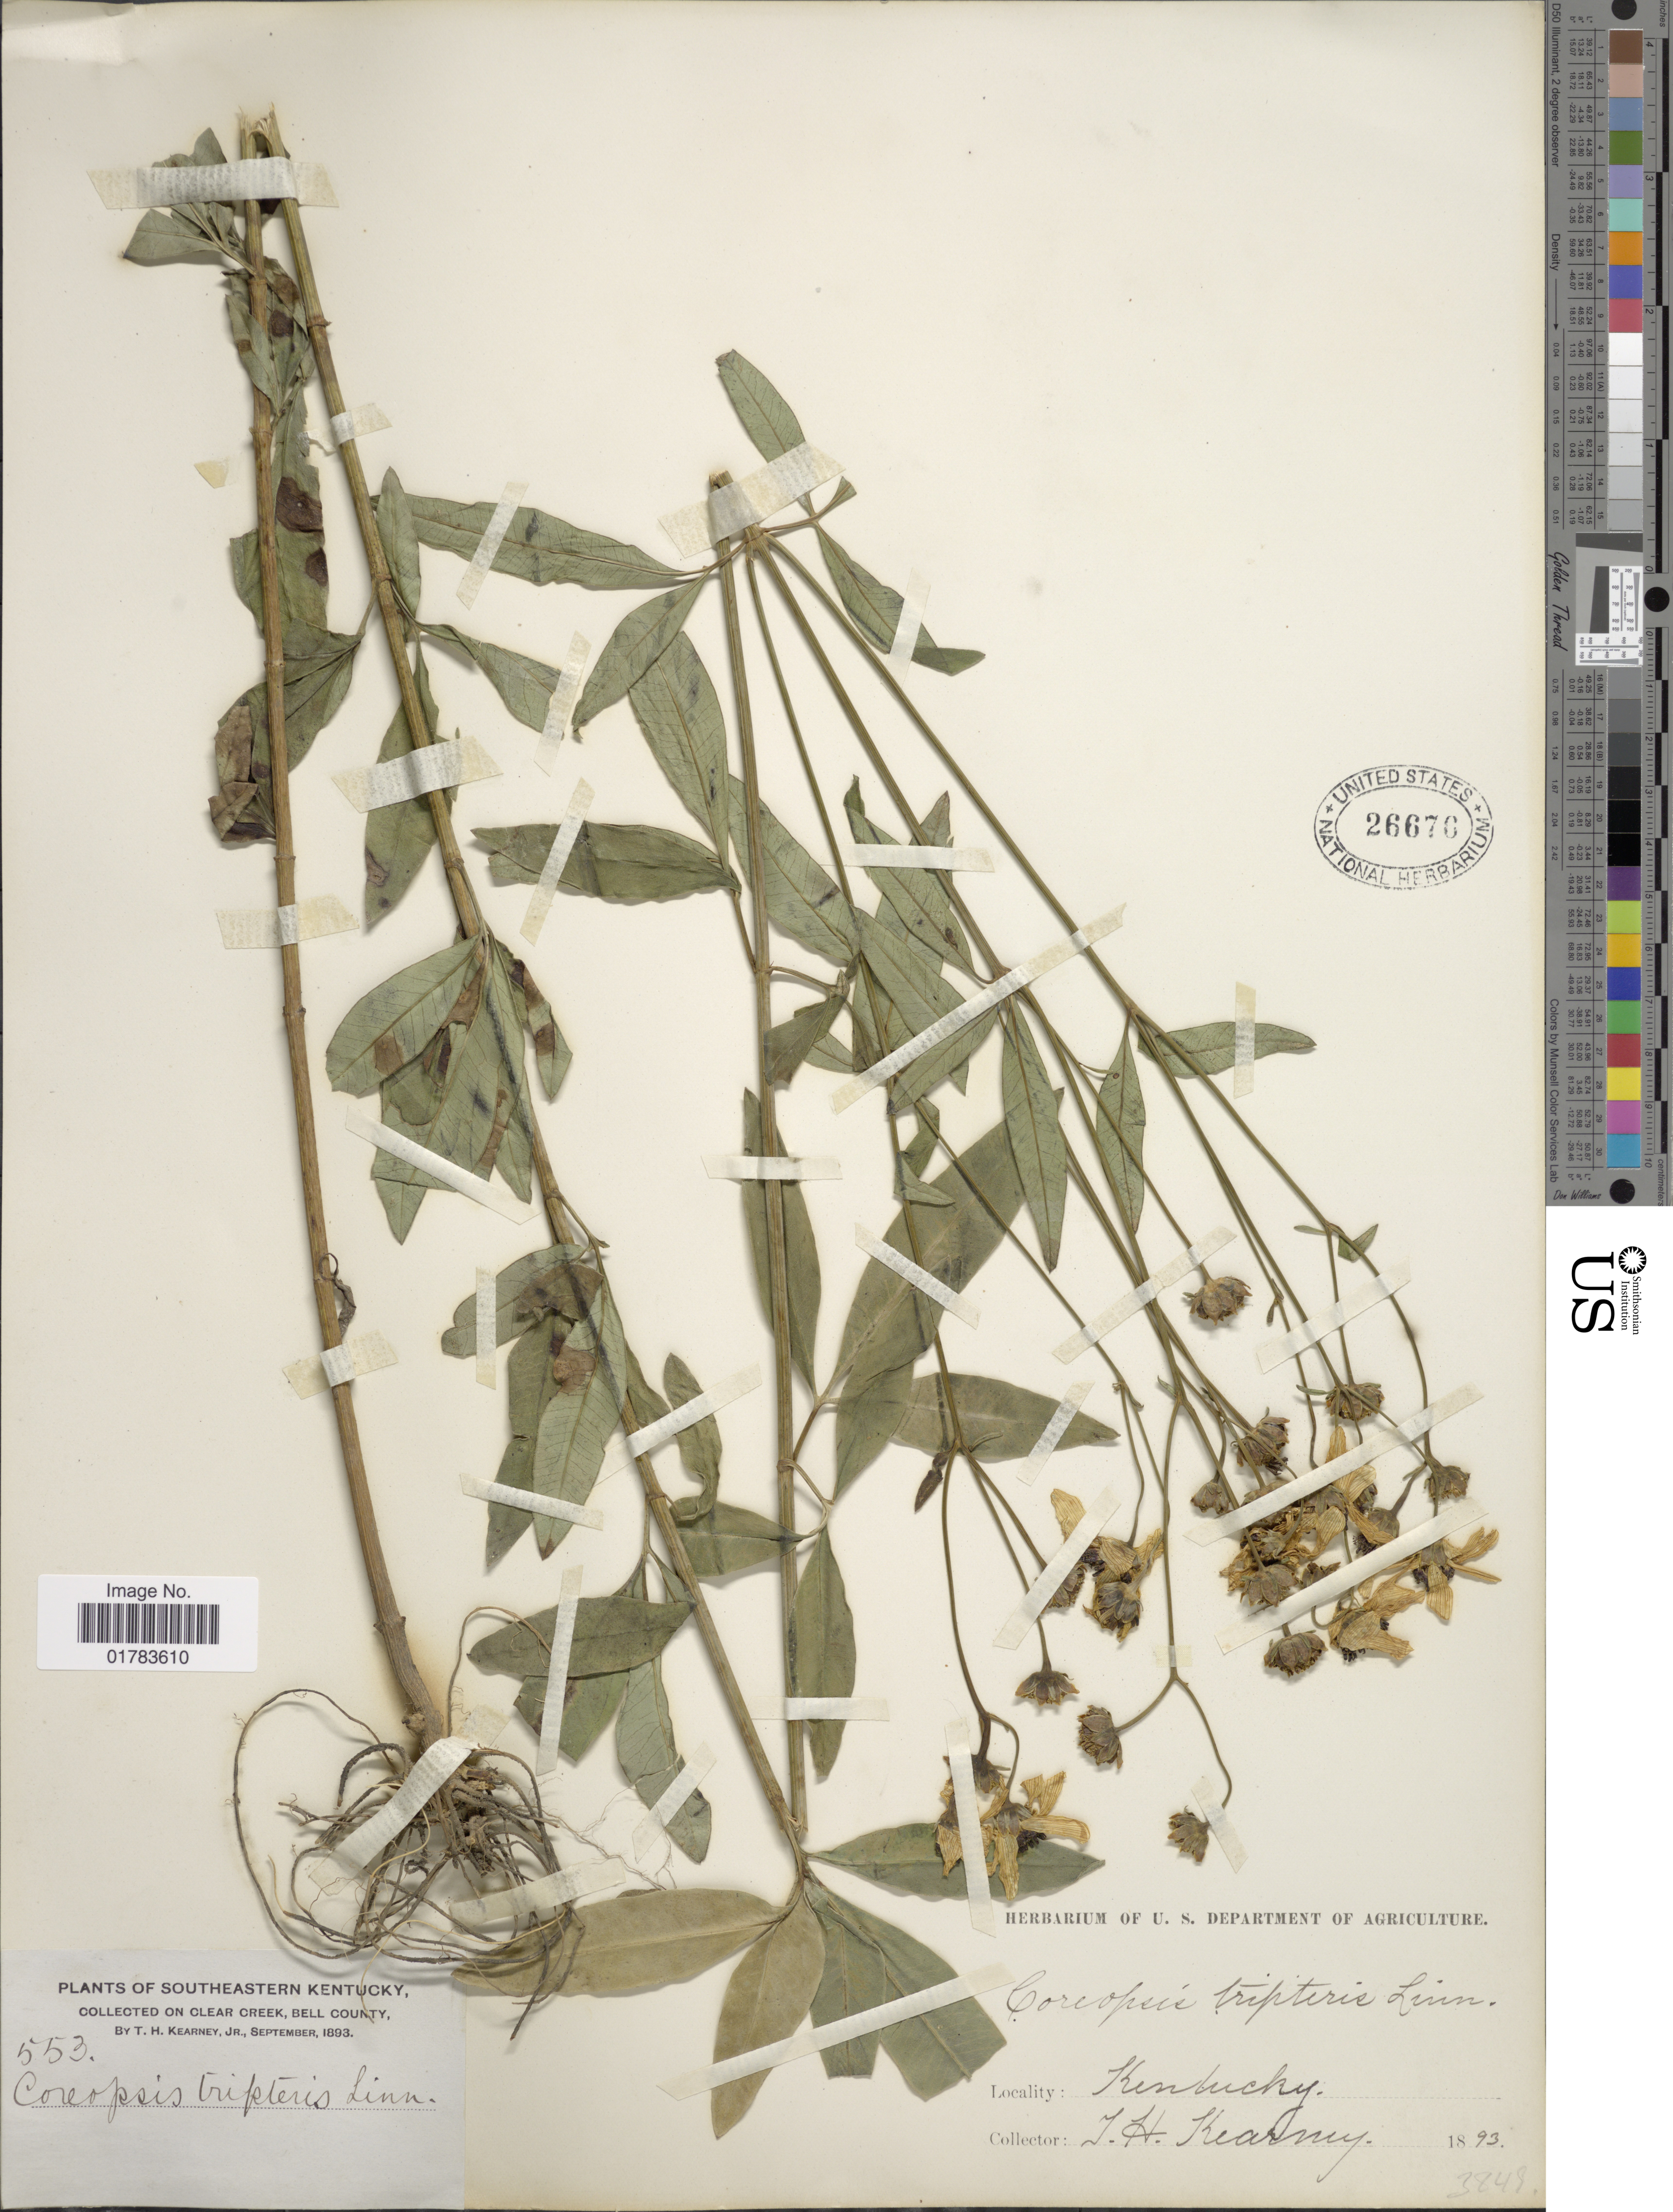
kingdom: Plantae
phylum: Tracheophyta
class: Magnoliopsida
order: Asterales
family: Asteraceae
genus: Coreopsis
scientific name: Coreopsis tripteris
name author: L.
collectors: T. H. Kearney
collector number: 553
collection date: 1893-09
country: United States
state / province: Kentucky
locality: Southeastern Kentucky, Clear Creek, Bell County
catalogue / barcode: US 26670